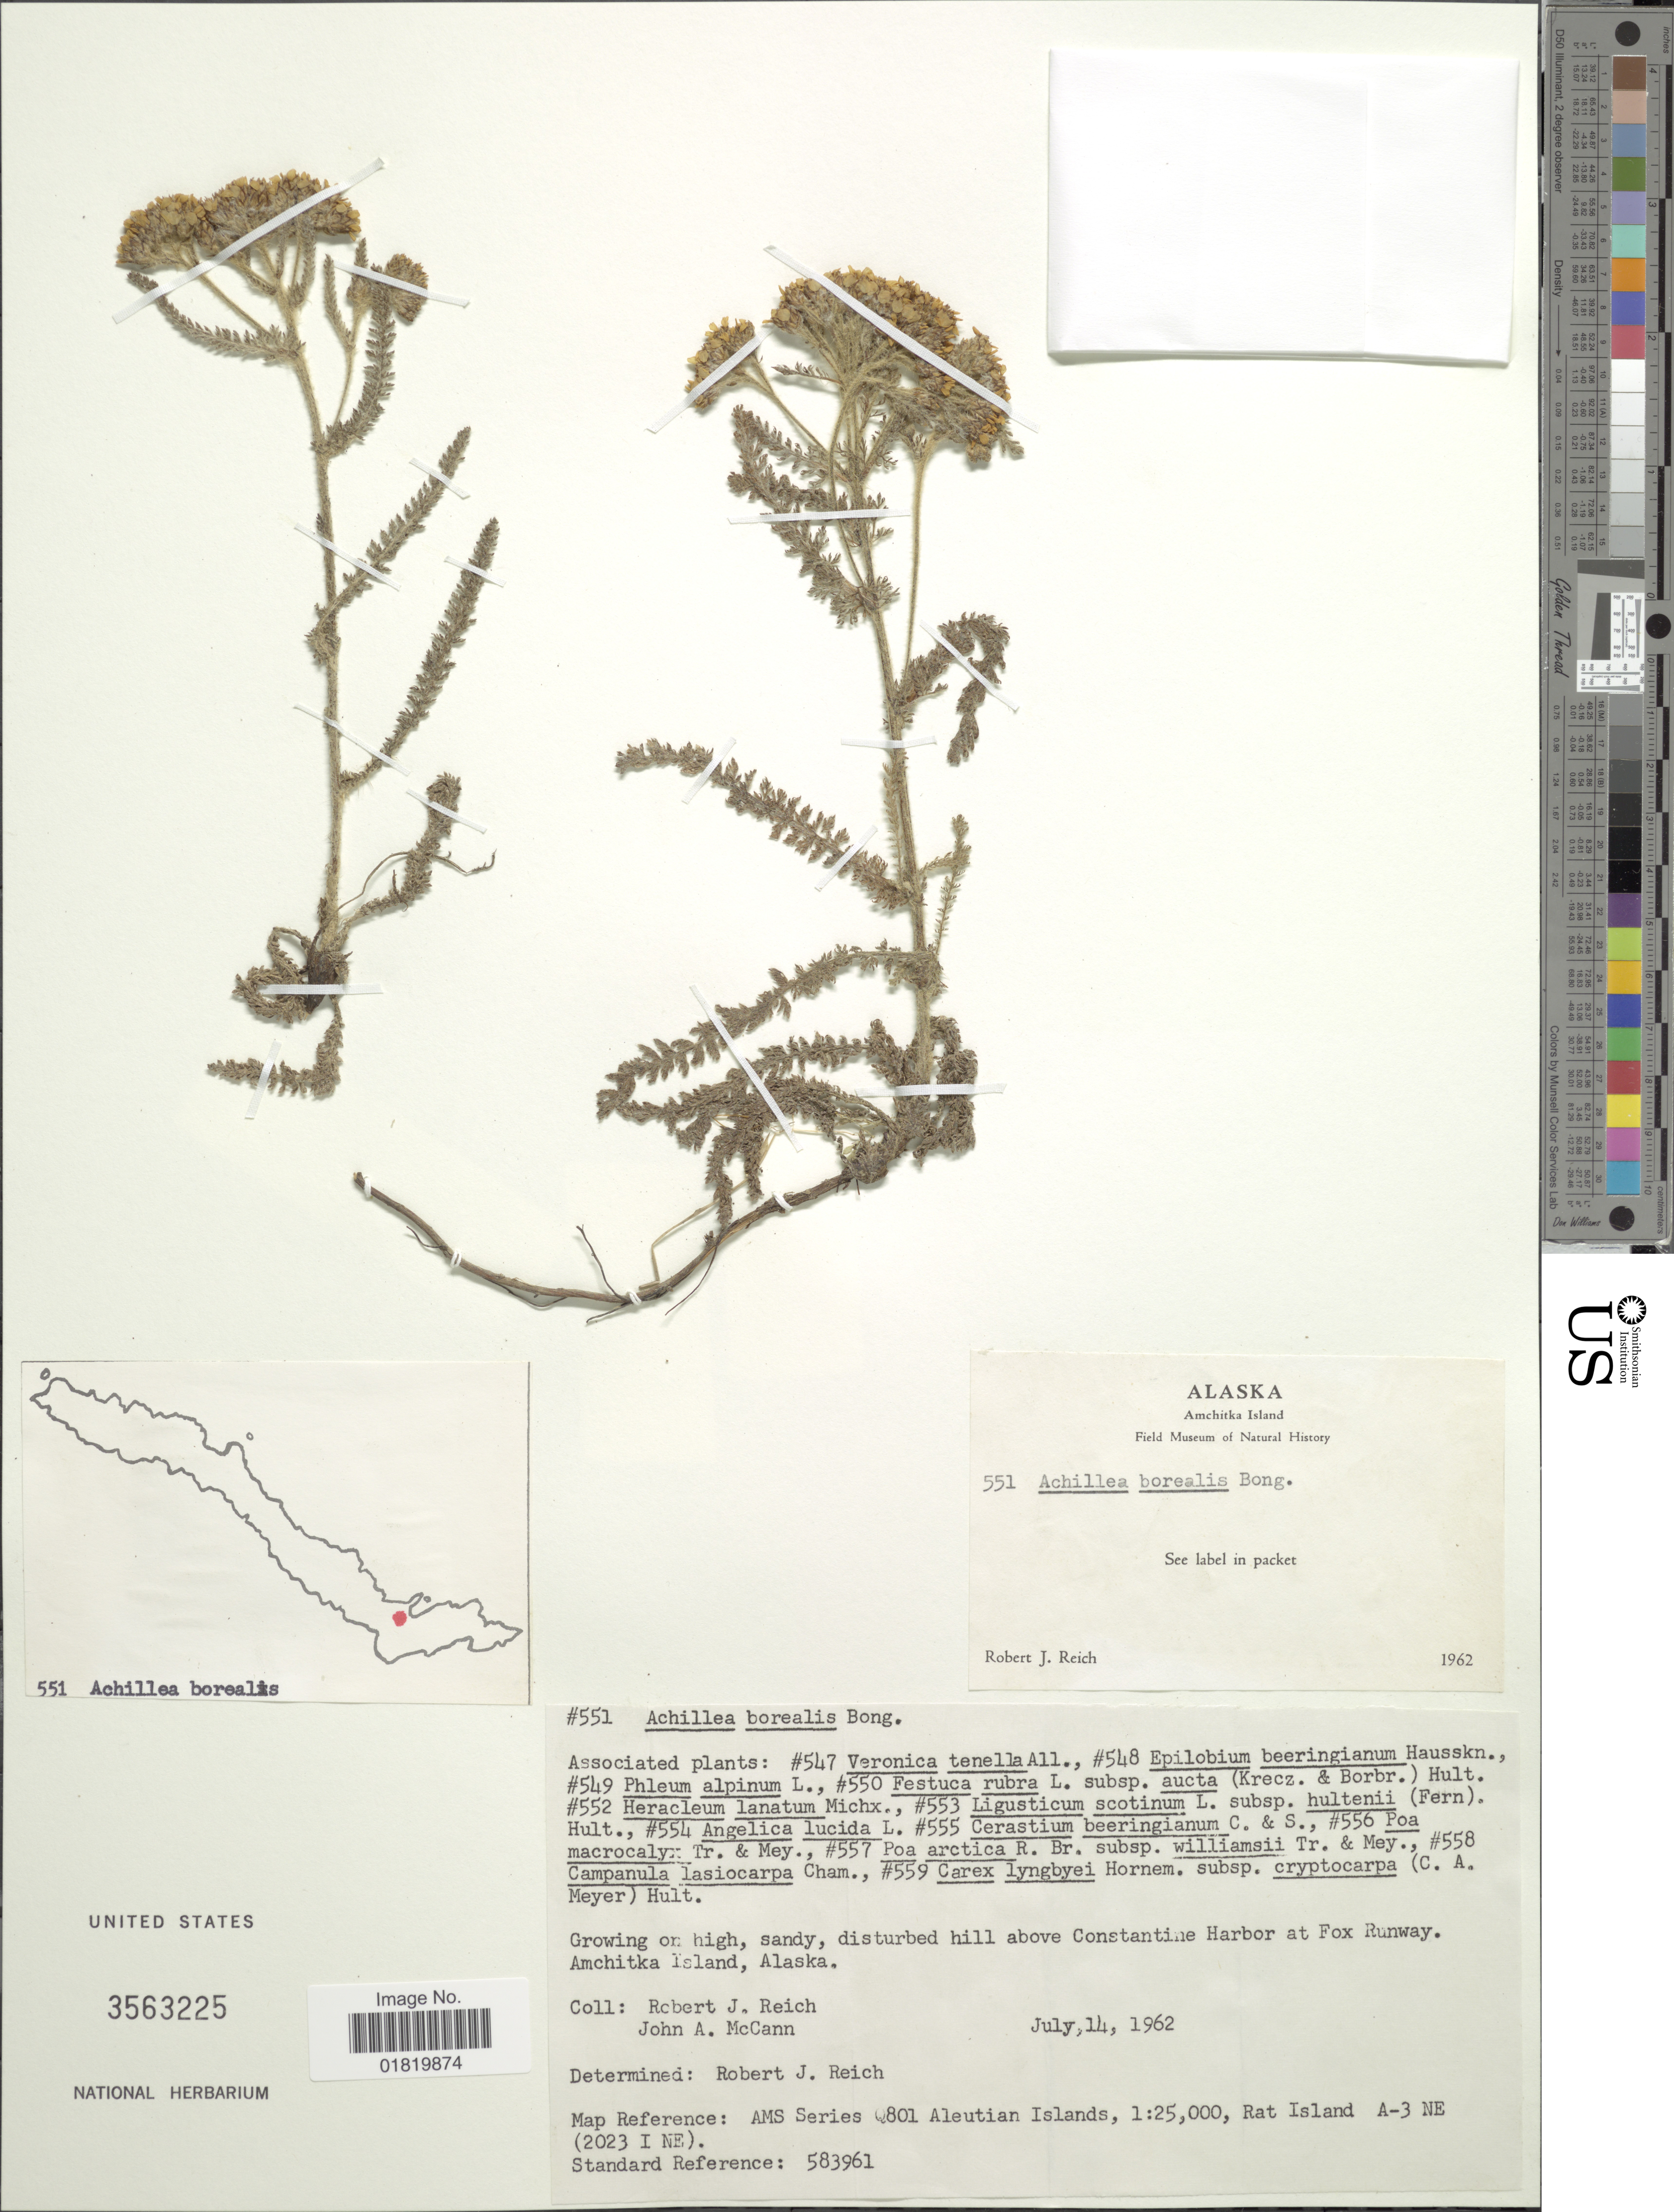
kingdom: Plantae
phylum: Tracheophyta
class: Magnoliopsida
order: Asterales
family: Asteraceae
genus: Achillea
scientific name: Achillea borealis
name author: Bong.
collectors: R. Reich & J. A. McCann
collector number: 551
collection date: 1962-07-14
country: United States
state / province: Alaska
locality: Growing on high, sandy, disturbed hill above Constantine Harbor at Fox Runway. Amchitka Island, Alaska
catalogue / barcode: US 3563225